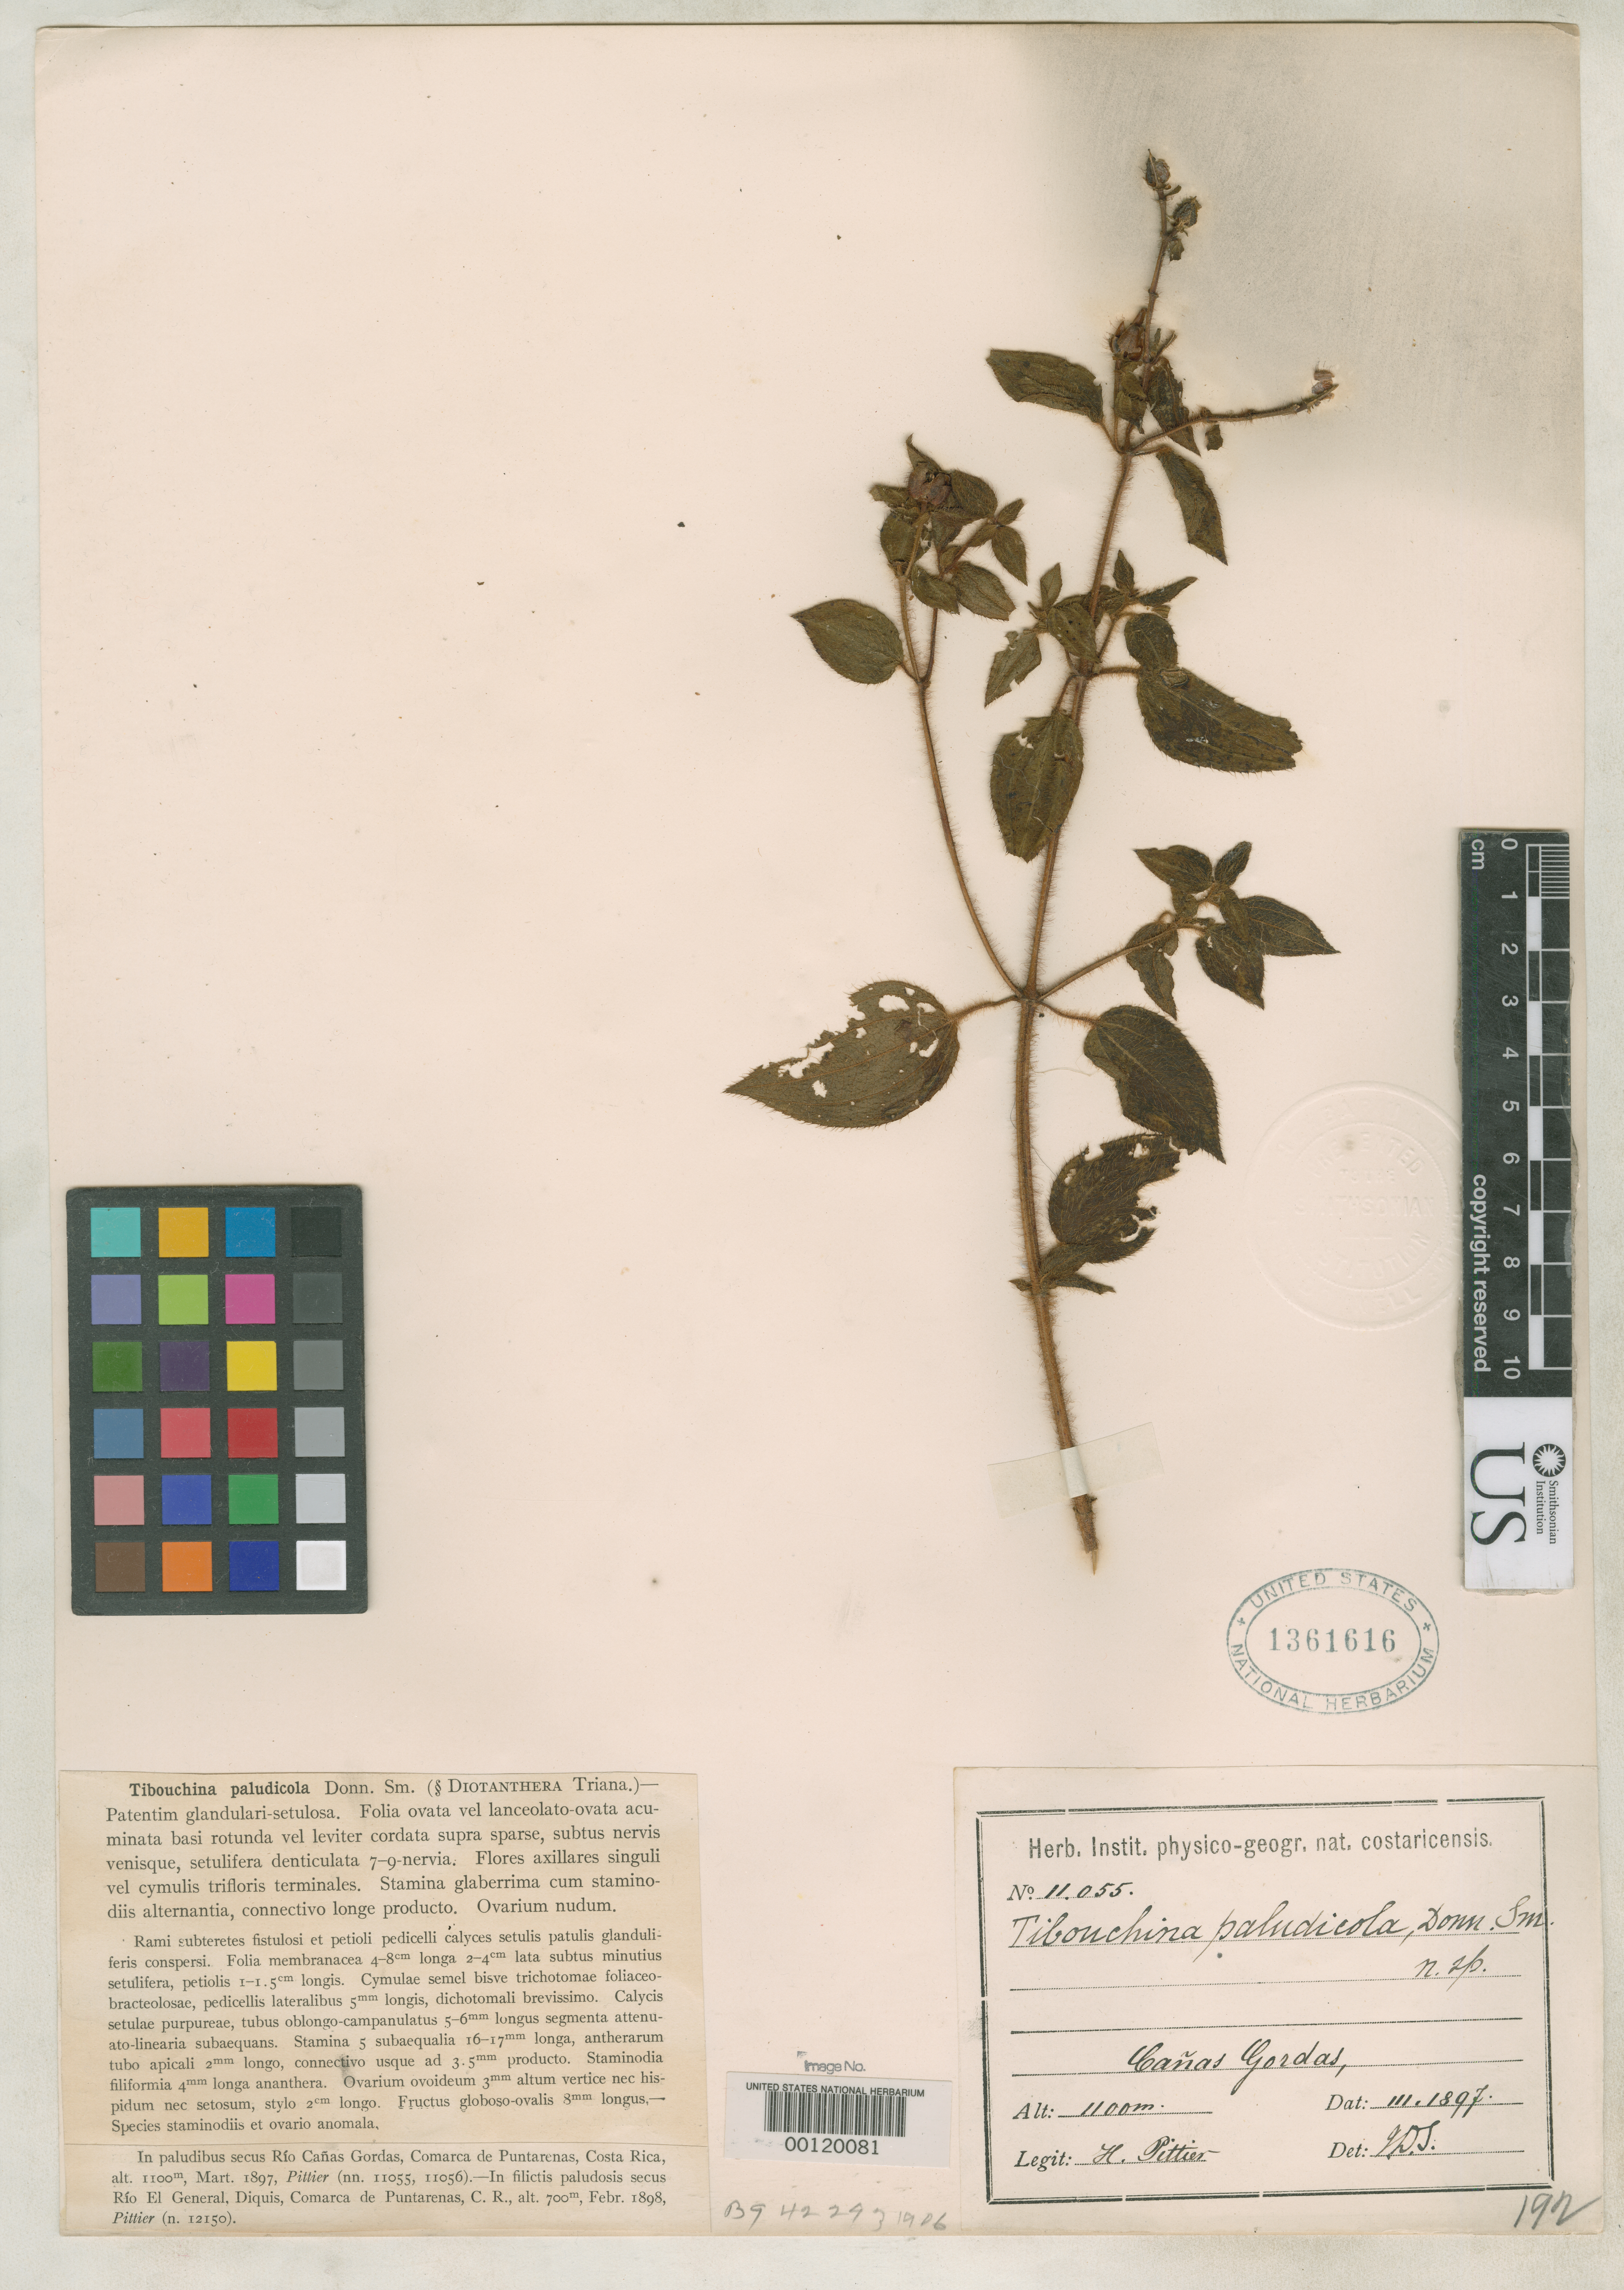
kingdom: Plantae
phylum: Tracheophyta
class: Magnoliopsida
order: Myrtales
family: Melastomataceae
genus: Tibouchina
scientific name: Tibouchina paludicola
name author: Donn. Sm.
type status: Syntype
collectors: H. F. Pittier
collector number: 11055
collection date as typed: Mar 1897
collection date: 1897-03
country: Costa Rica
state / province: Puntarenas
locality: Rio Canas Gordas, Comarca de Puntarenas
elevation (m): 1100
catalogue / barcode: US 1361616